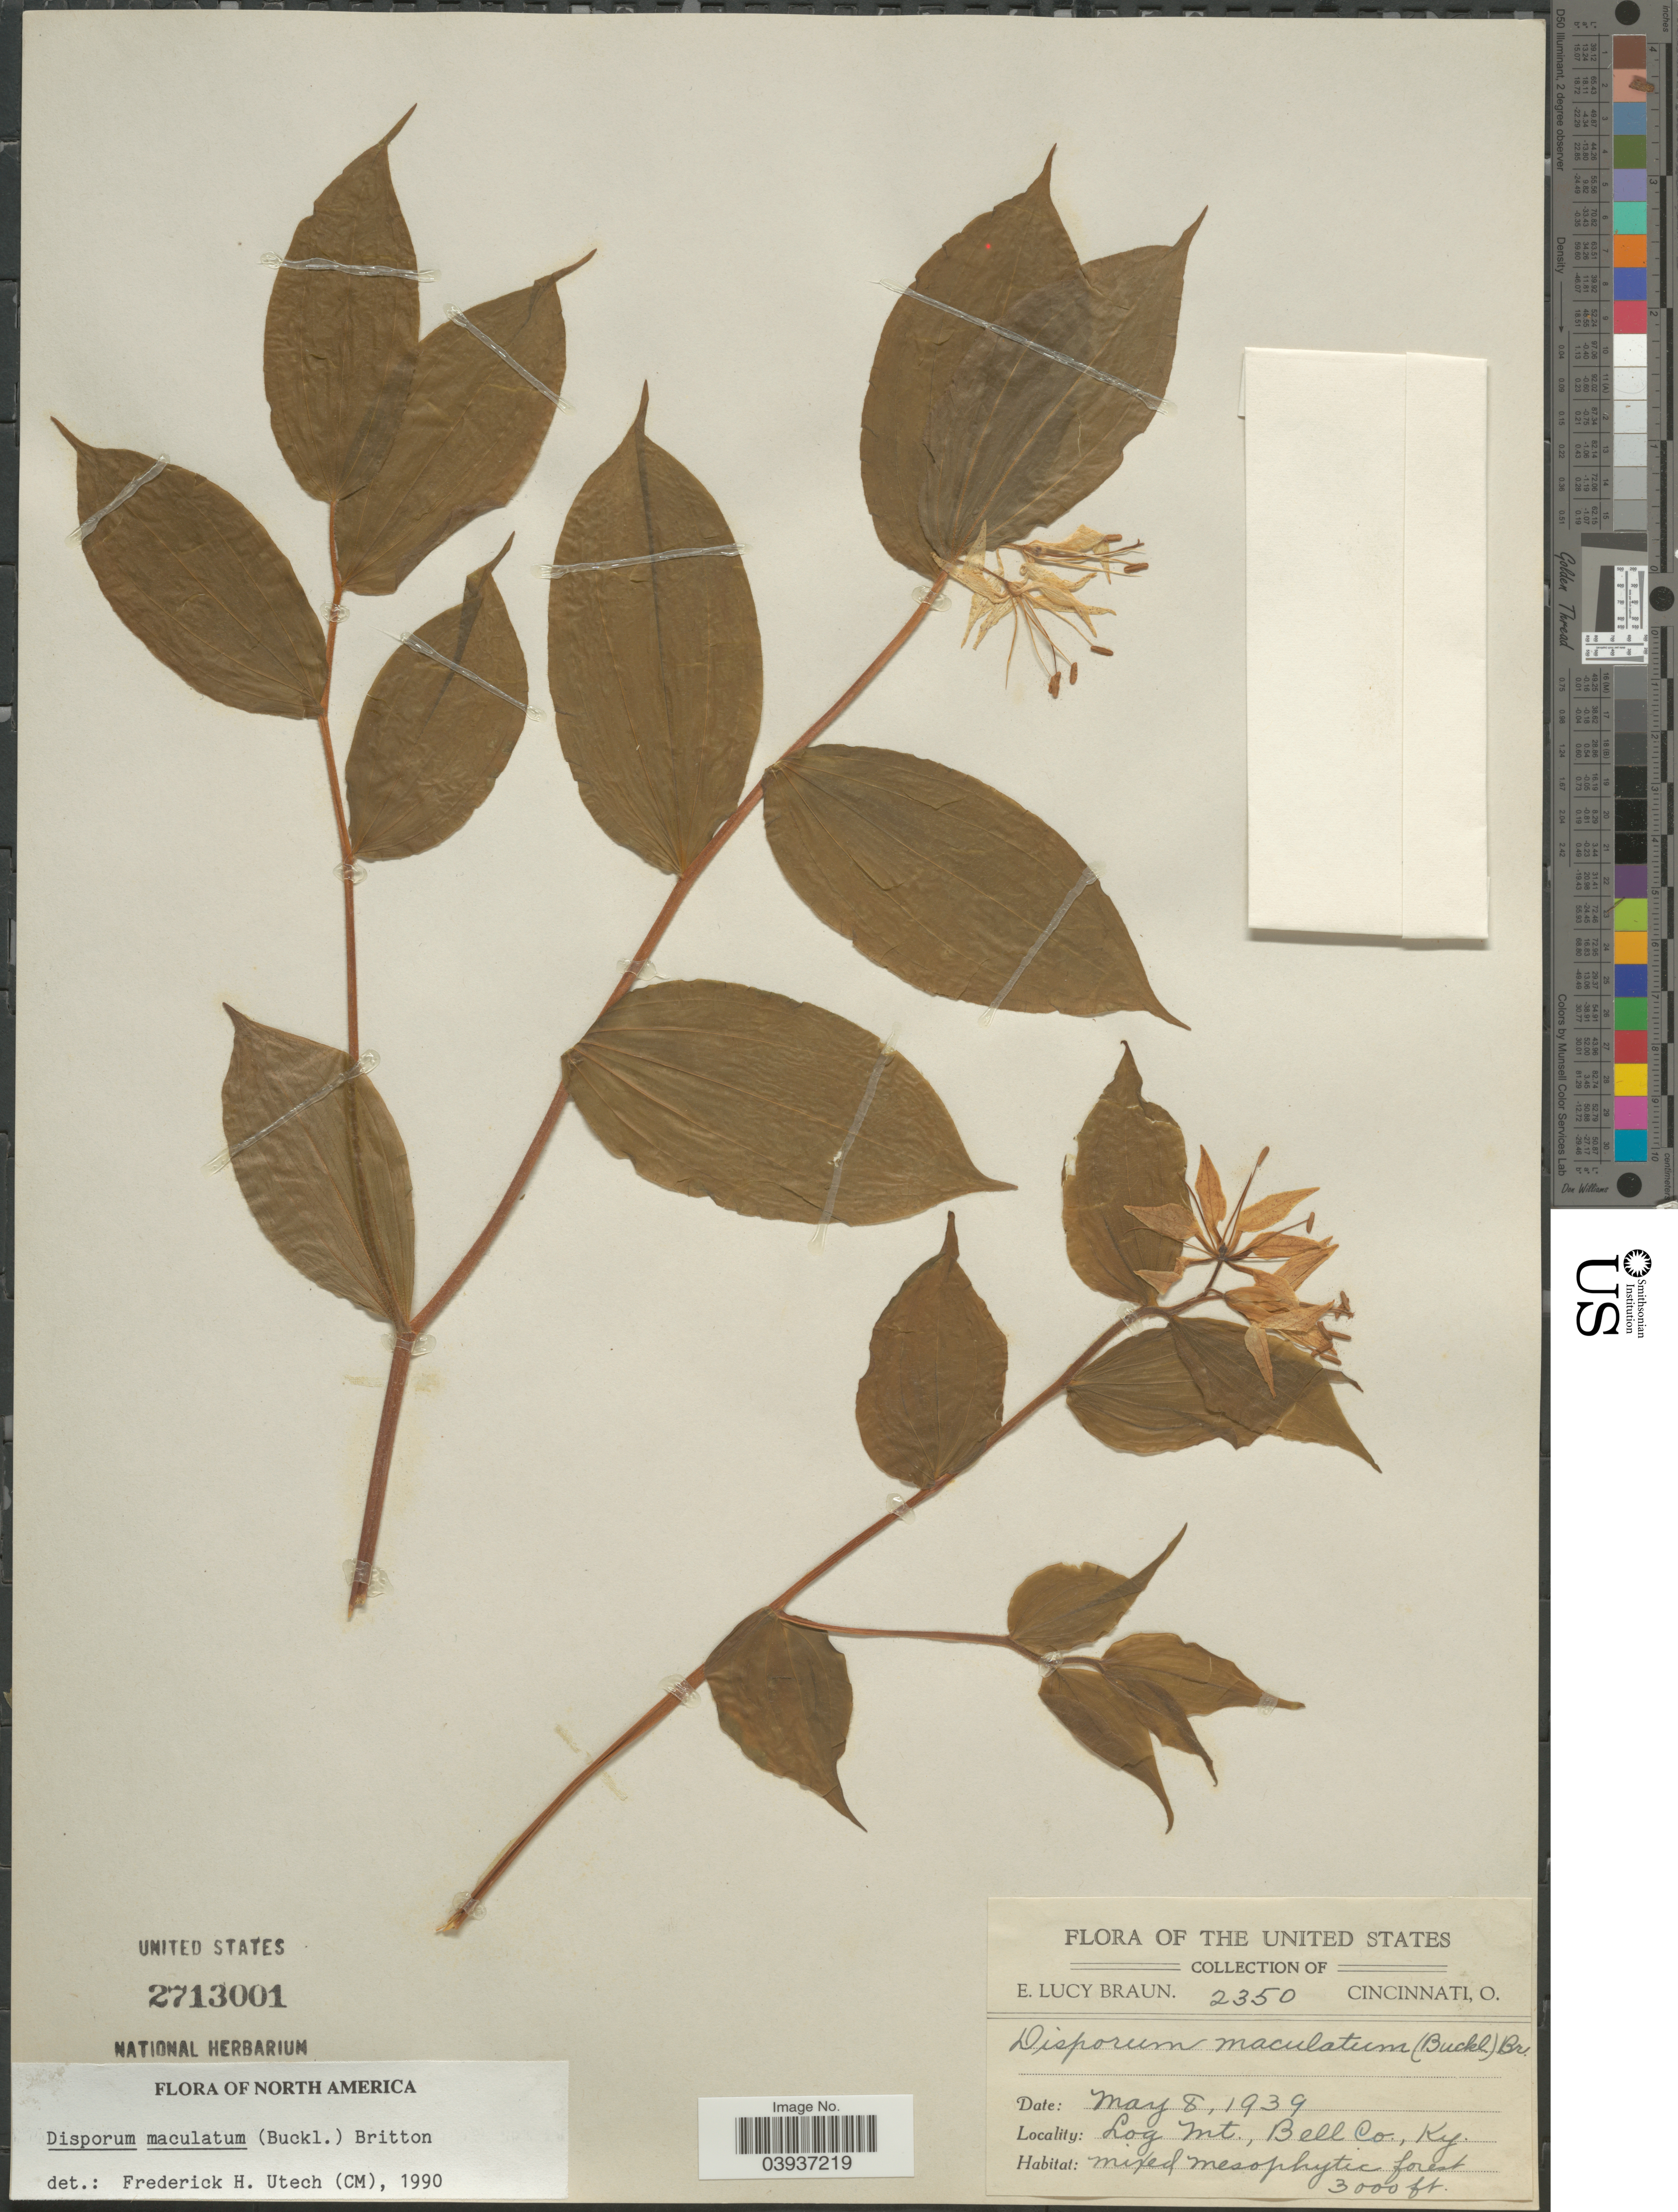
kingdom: Plantae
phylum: Tracheophyta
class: Liliopsida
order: Liliales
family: Colchicaceae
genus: Disporum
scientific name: Disporum maculatum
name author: (Buckley) Britton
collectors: E. L. Braun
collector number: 2350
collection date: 1939-05-08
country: United States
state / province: Kentucky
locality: Log Mt., Bell Co.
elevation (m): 914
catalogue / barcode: US 2713001